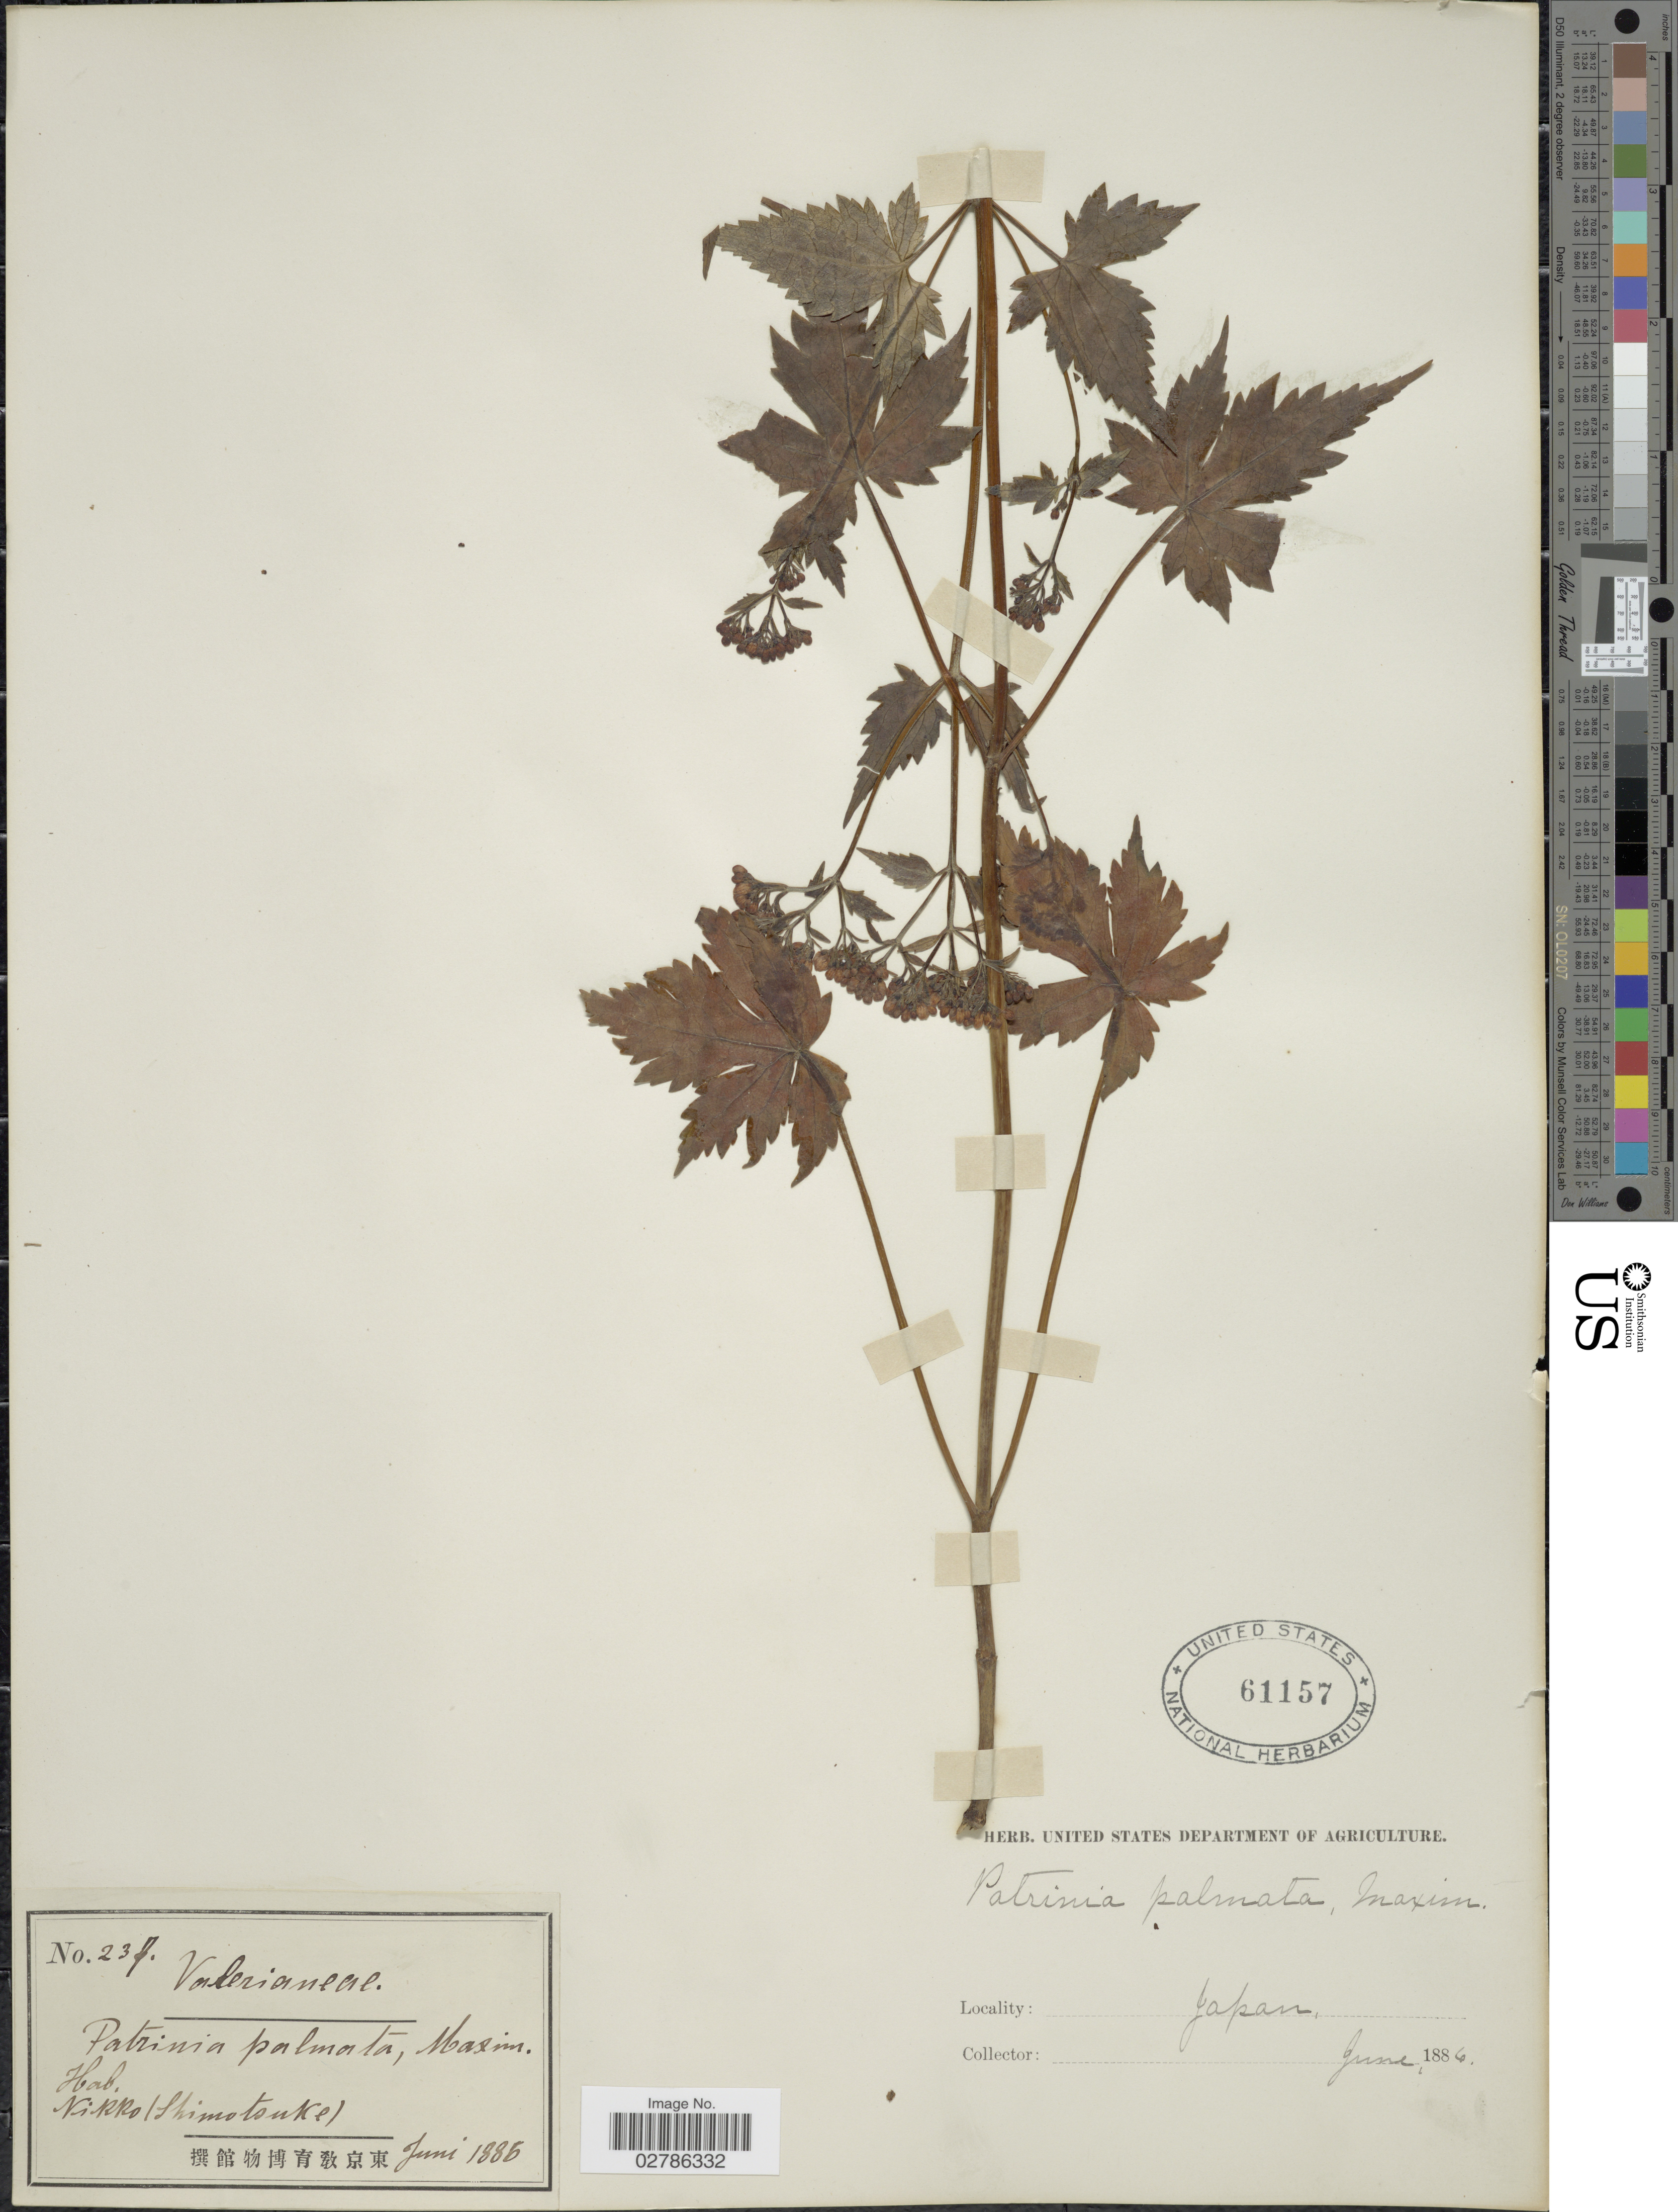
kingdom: Plantae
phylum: Tracheophyta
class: Magnoliopsida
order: Dipsacales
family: Caprifoliaceae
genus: Patrinia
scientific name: Patrinia palmata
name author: Maxim.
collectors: Facchini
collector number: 237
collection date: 1886-06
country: Japan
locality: Nikko (Shimotsuke).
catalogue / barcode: US 61157